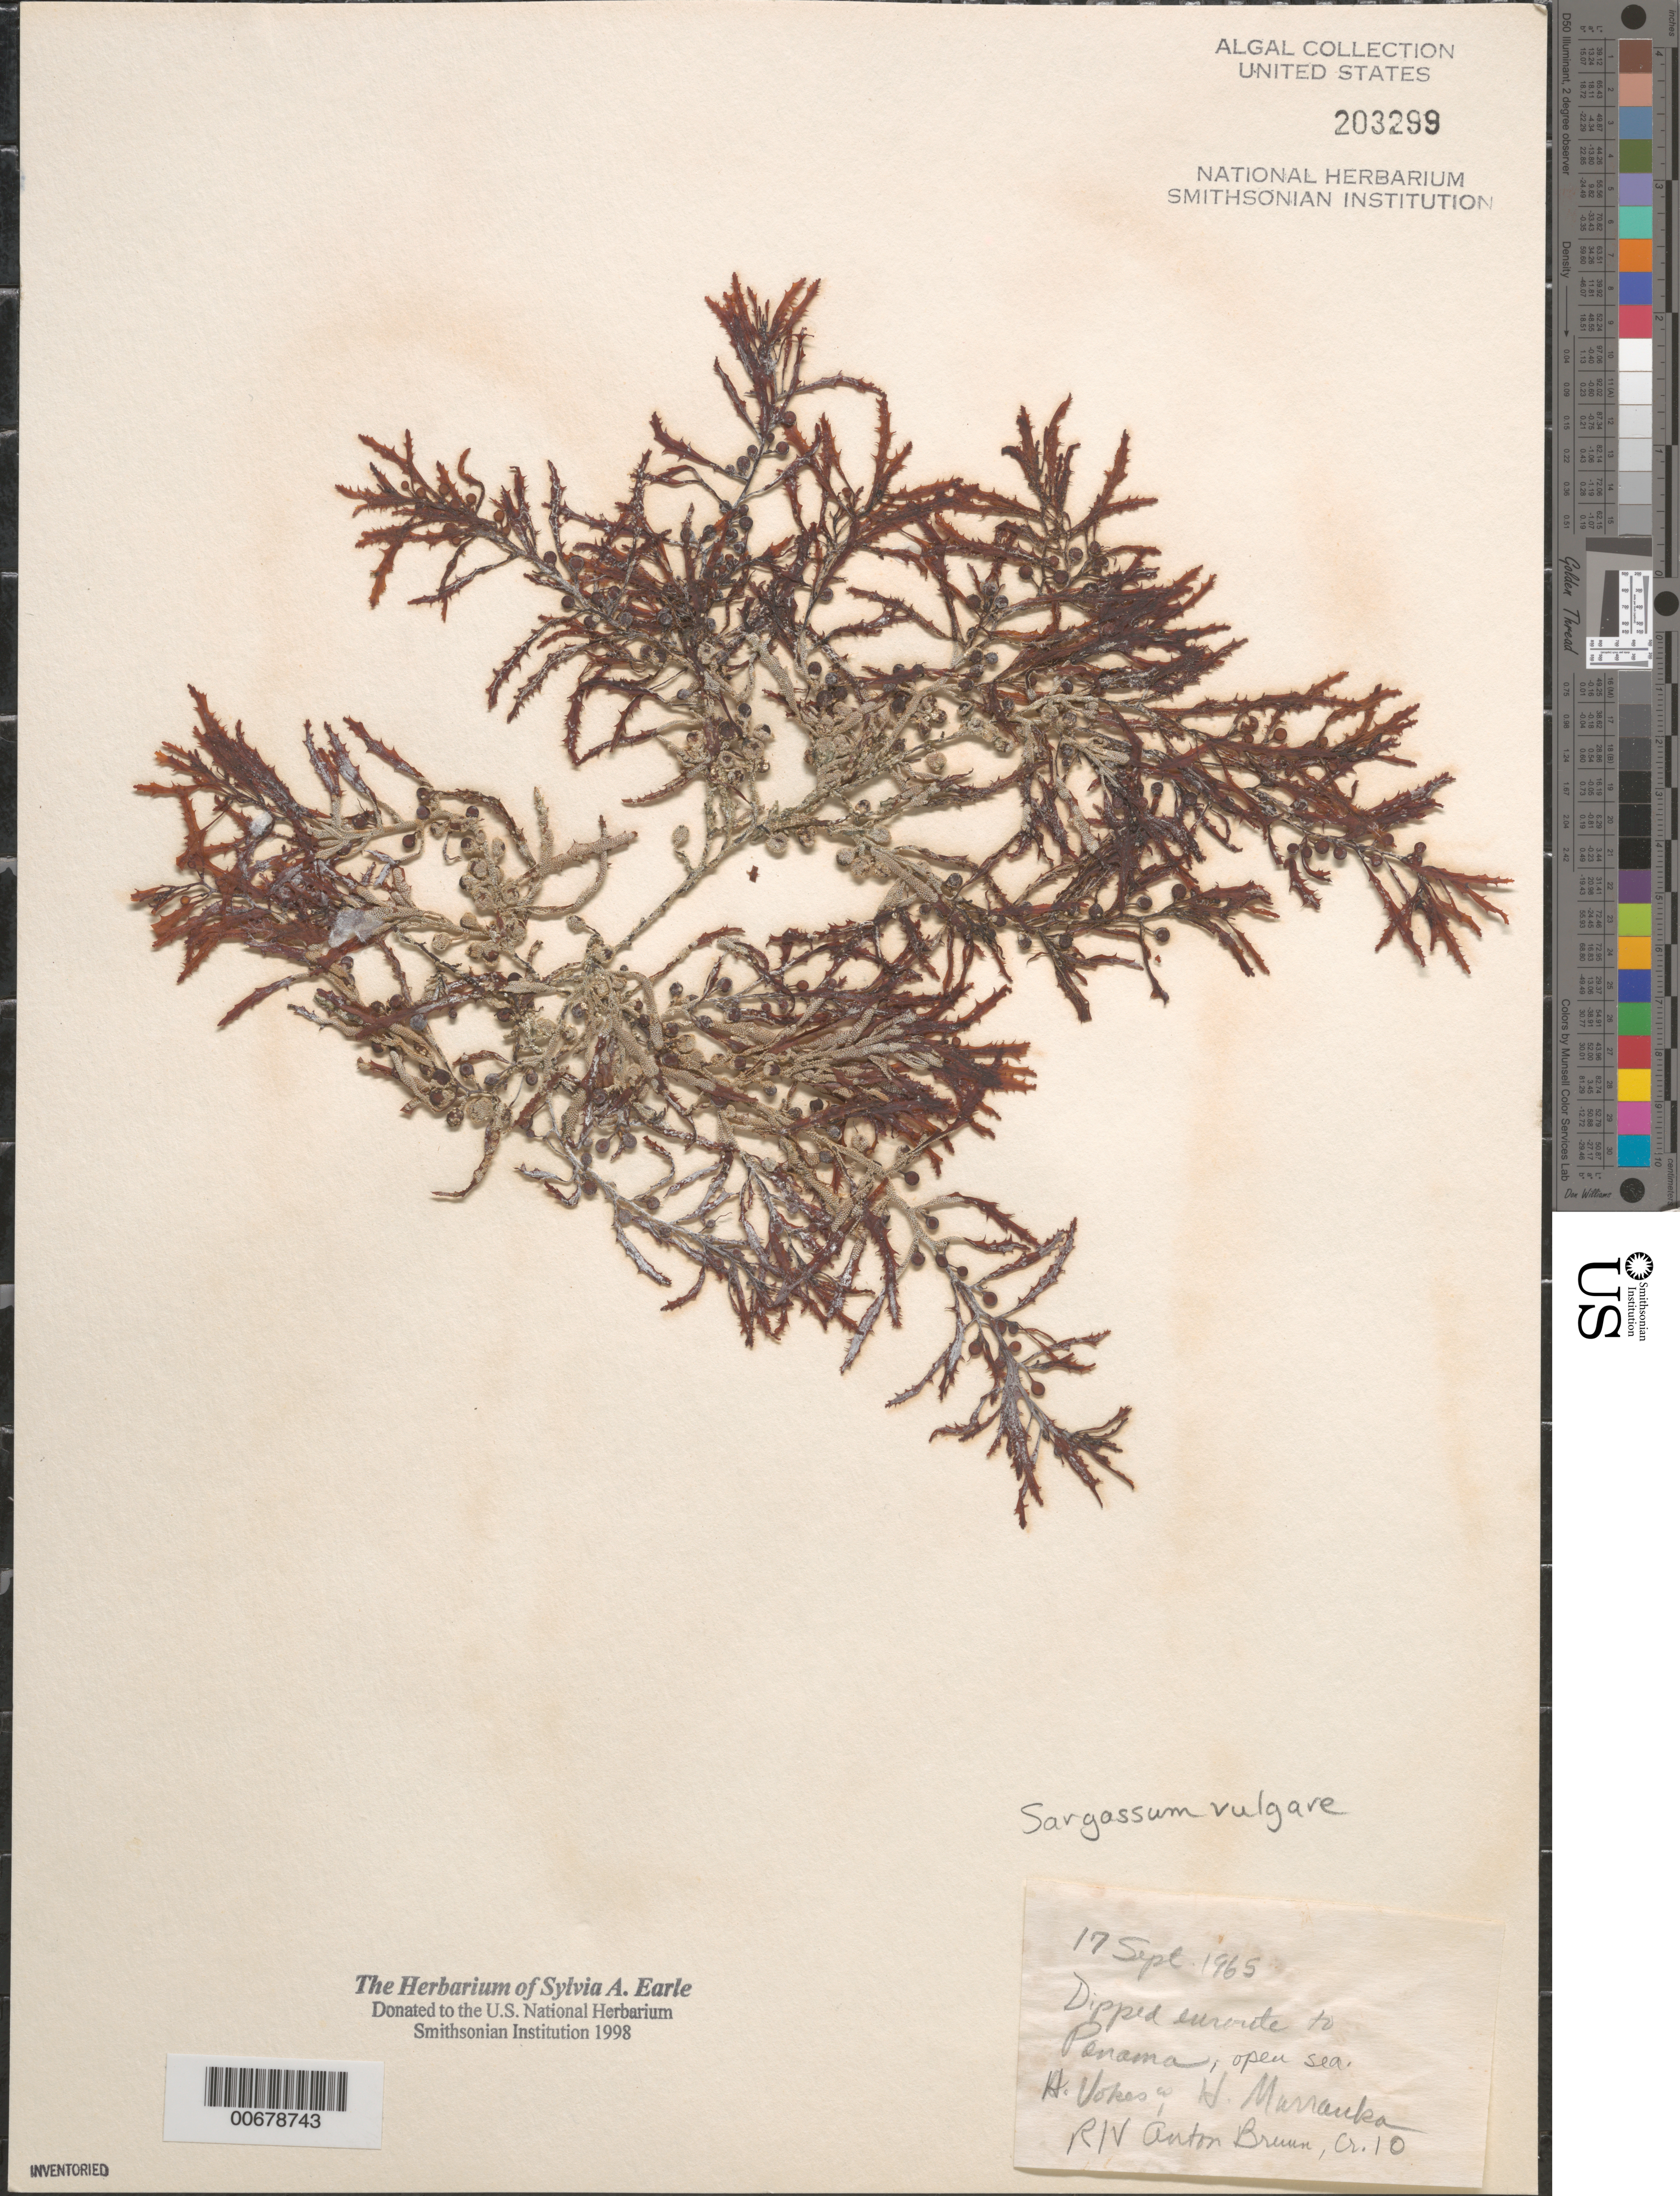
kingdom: Chromista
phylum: Ochrophyta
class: Phaeophyceae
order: Fucales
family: Sargassaceae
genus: Sargassum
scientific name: Sargassum vulgare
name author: C. Agardh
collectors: H. Vokes & H. Murranka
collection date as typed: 17 Sep 1965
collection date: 1965-09-17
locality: Caribbean Sea (enroute to Panama)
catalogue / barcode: US 203299